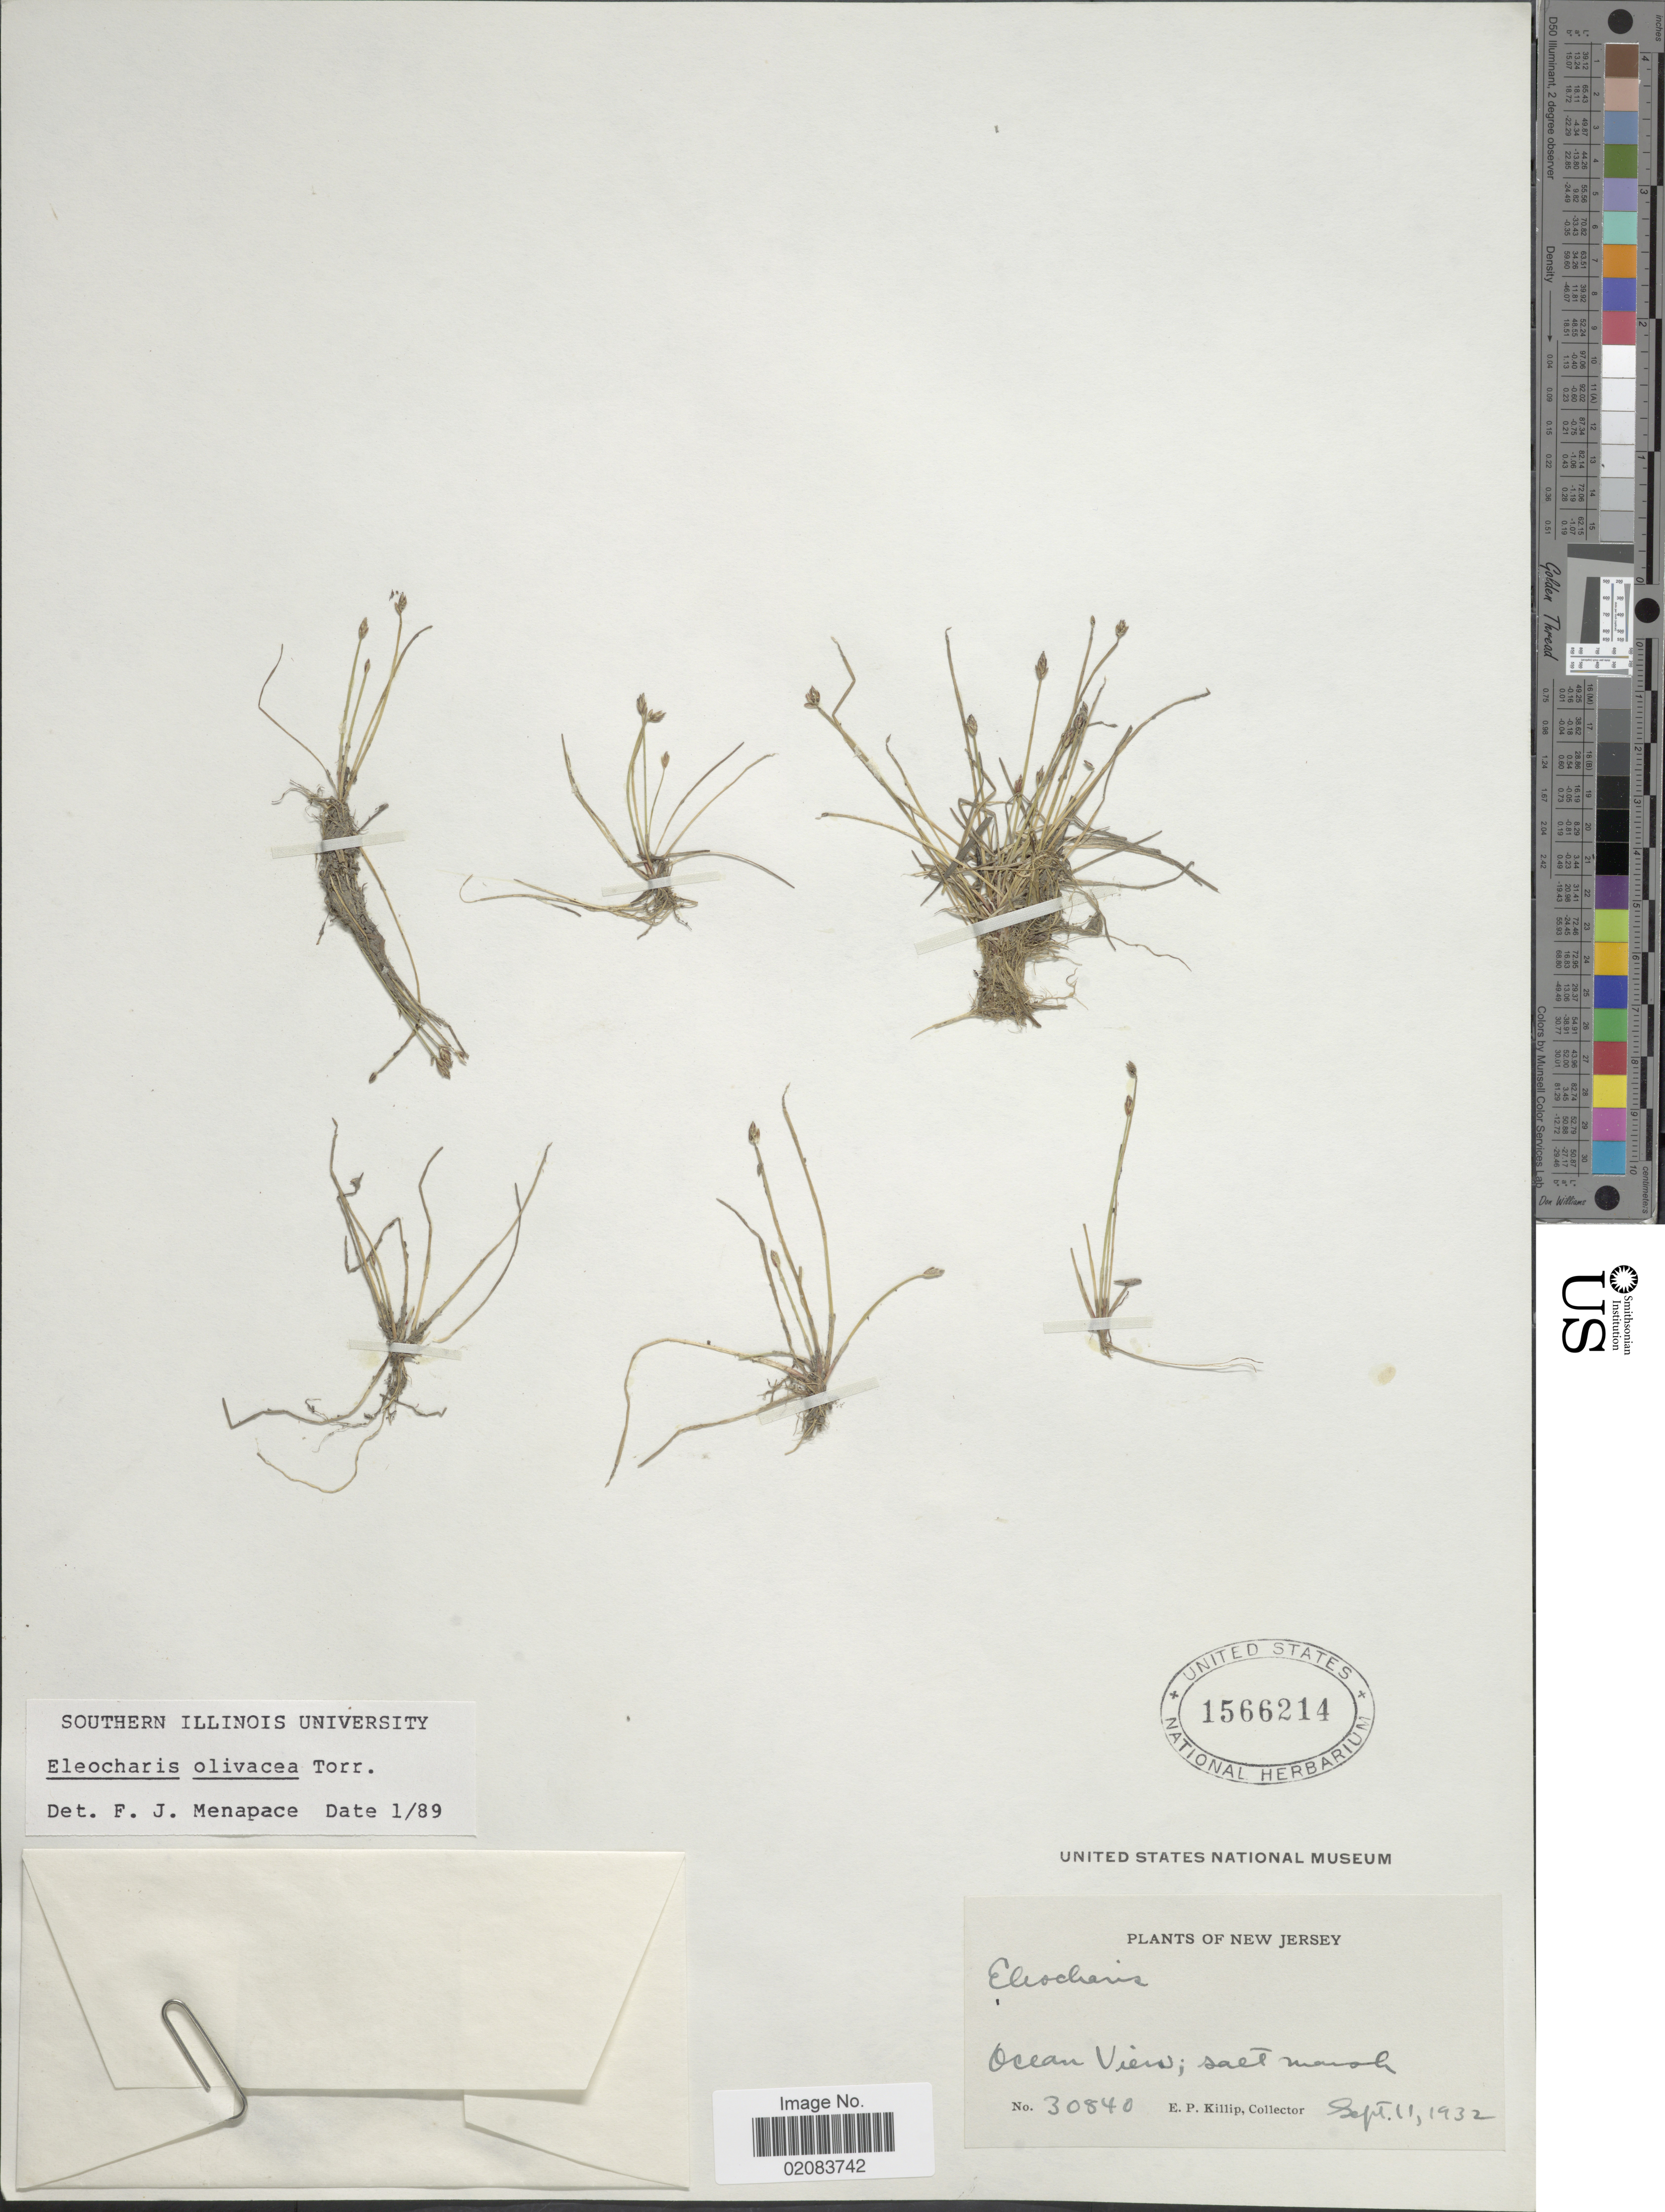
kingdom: Plantae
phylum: Tracheophyta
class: Liliopsida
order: Poales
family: Cyperaceae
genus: Eleocharis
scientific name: Eleocharis olivacea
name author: Torr.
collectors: E. P. Killip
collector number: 30840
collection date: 1932-09-11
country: United States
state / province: New Jersey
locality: Ocean View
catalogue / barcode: US 1566214